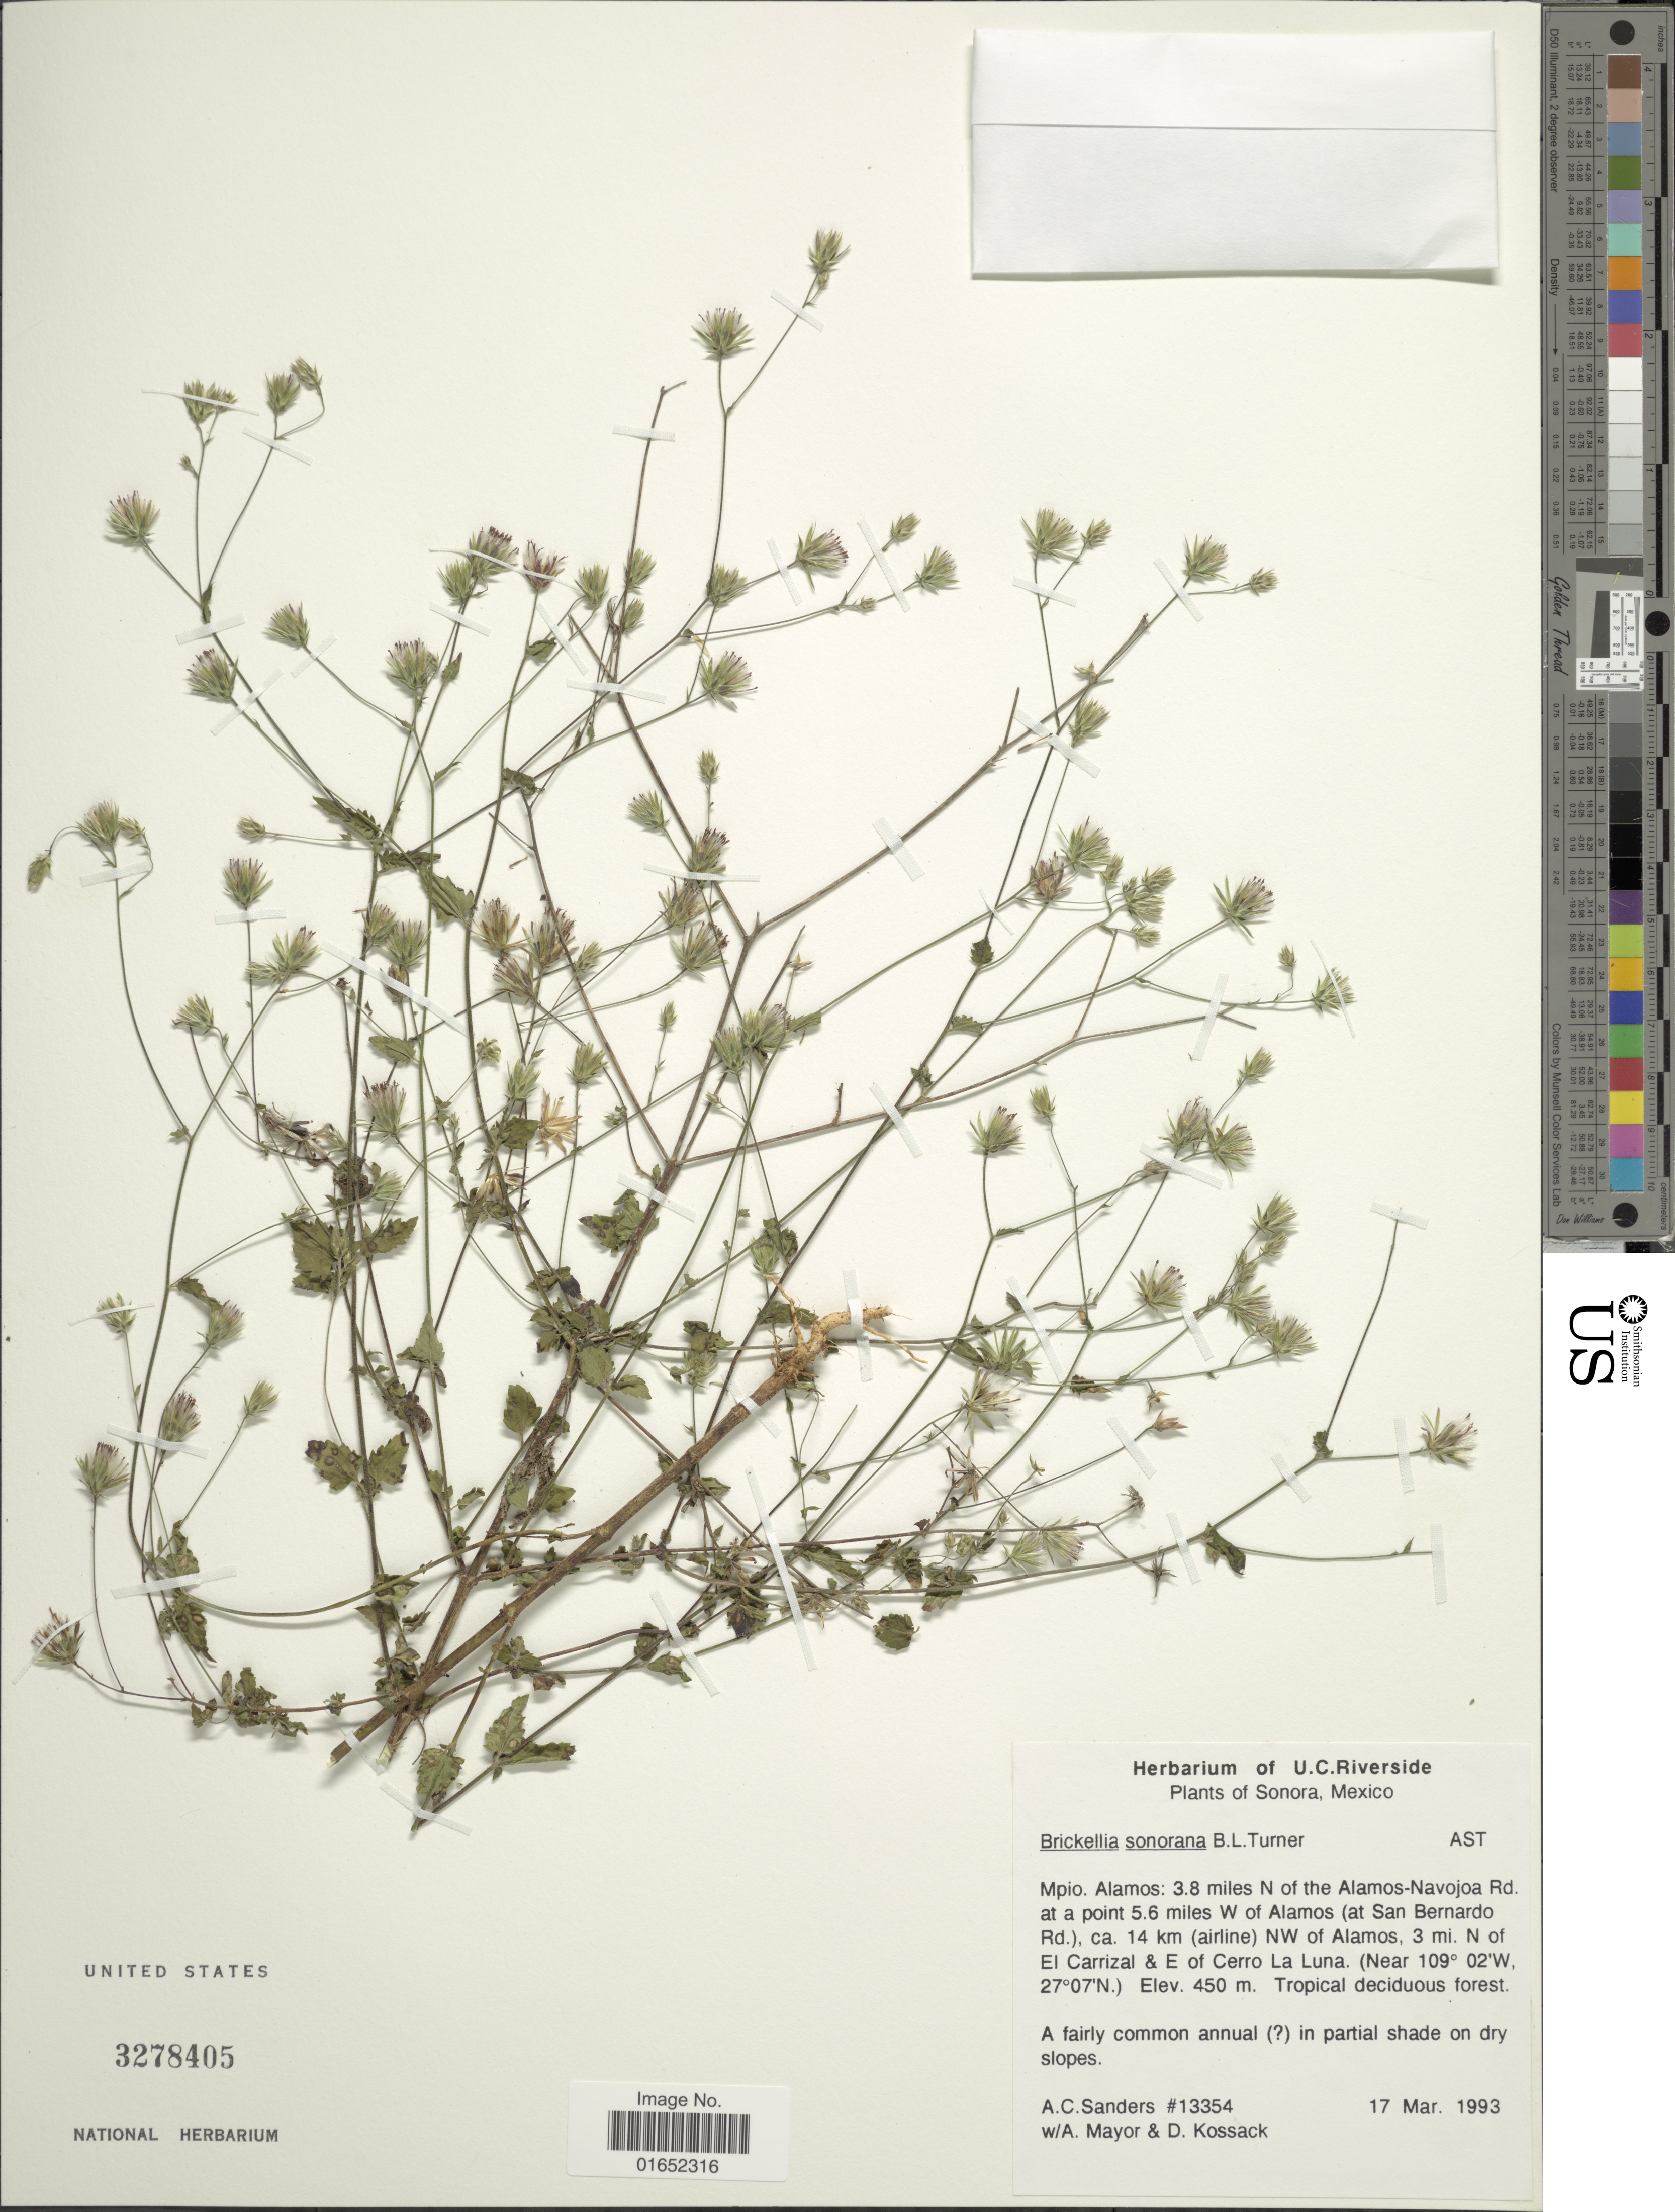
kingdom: Plantae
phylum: Tracheophyta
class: Magnoliopsida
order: Asterales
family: Asteraceae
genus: Brickellia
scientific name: Brickellia sonorana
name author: B.L. Turner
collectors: A. Sanders, A. Mayor & D. Kossack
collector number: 13354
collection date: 1993-03-17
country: Mexico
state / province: Sonora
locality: Mpio. Alamos: 3.8 miles N of the Alamos-Navojoa Rd. at a point 5.6 miles W of Alamos (at San Bernardo Rd), ca. 14 km (airline) NW of Alamos, 3 mi. N of El Carrizal & E of Cerro La Luna. Tropical deciduous forest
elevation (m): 450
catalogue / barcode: US 3278405